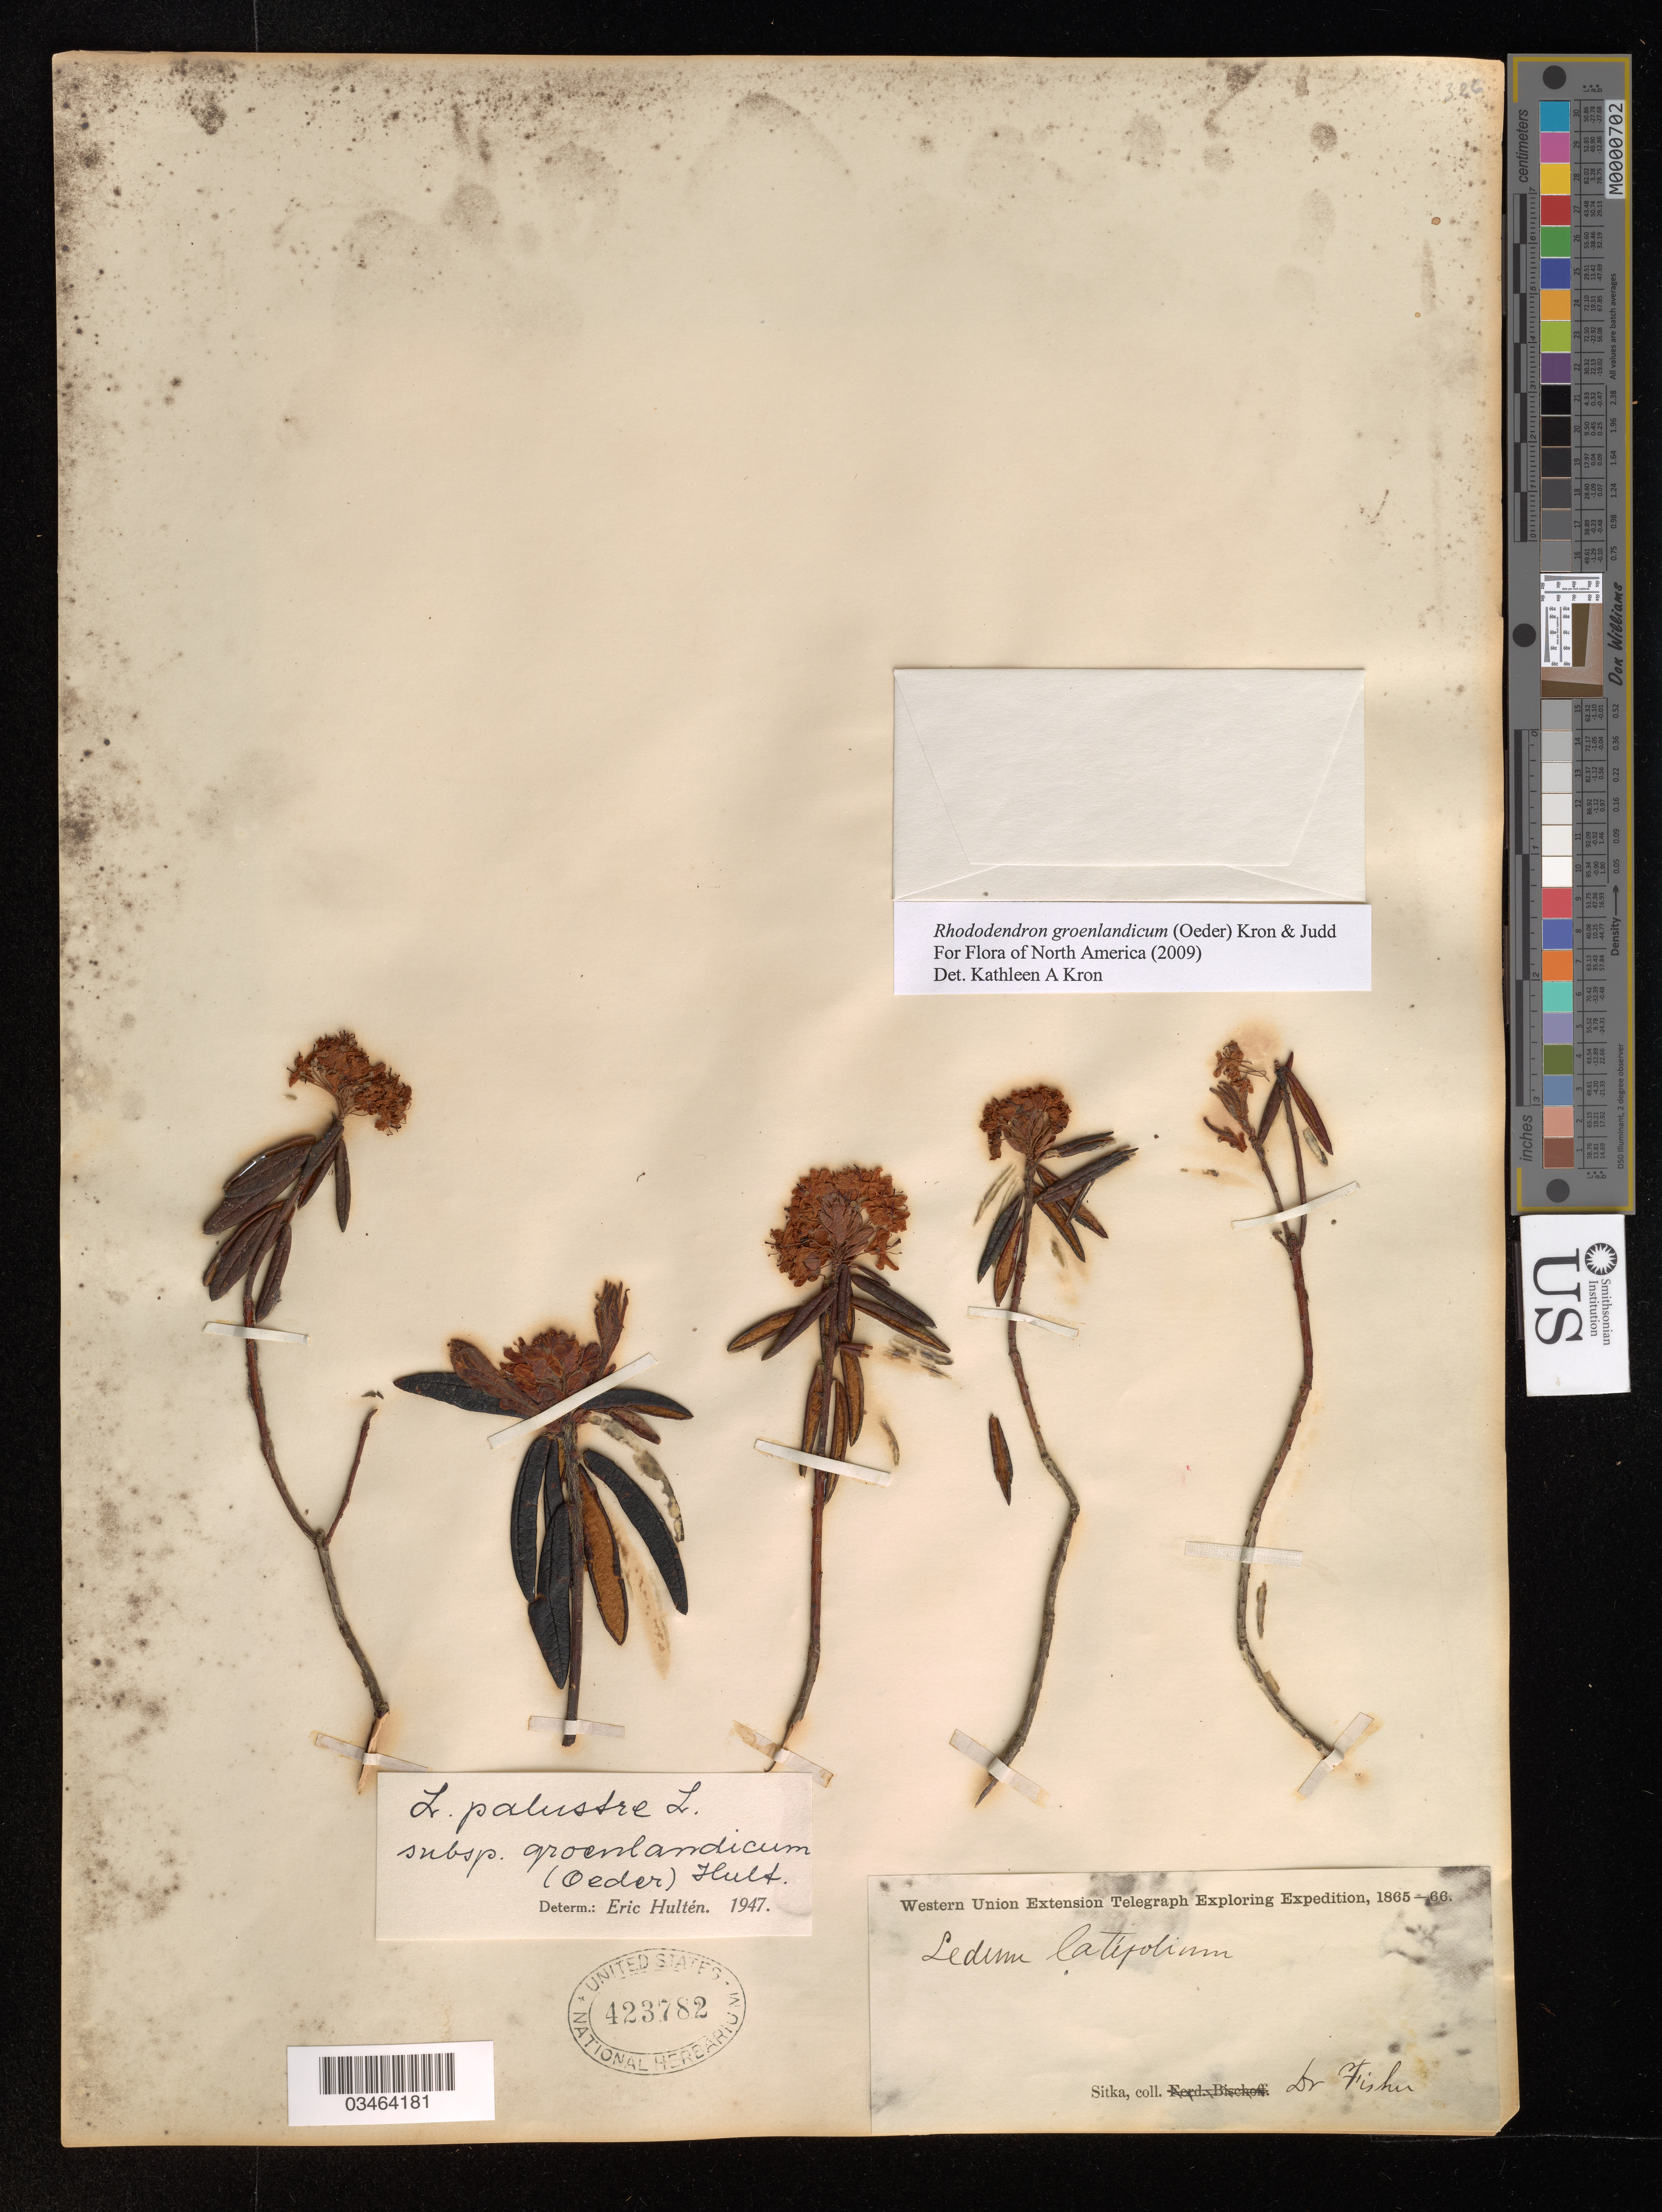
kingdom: Plantae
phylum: Tracheophyta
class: Magnoliopsida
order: Ericales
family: Ericaceae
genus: Rhododendron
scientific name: Rhododendron groenlandicum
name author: (Oeder) Kron & Judd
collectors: Fisher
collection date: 1865/1866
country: United States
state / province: Alaska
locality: Sitka.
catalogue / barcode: US 423782